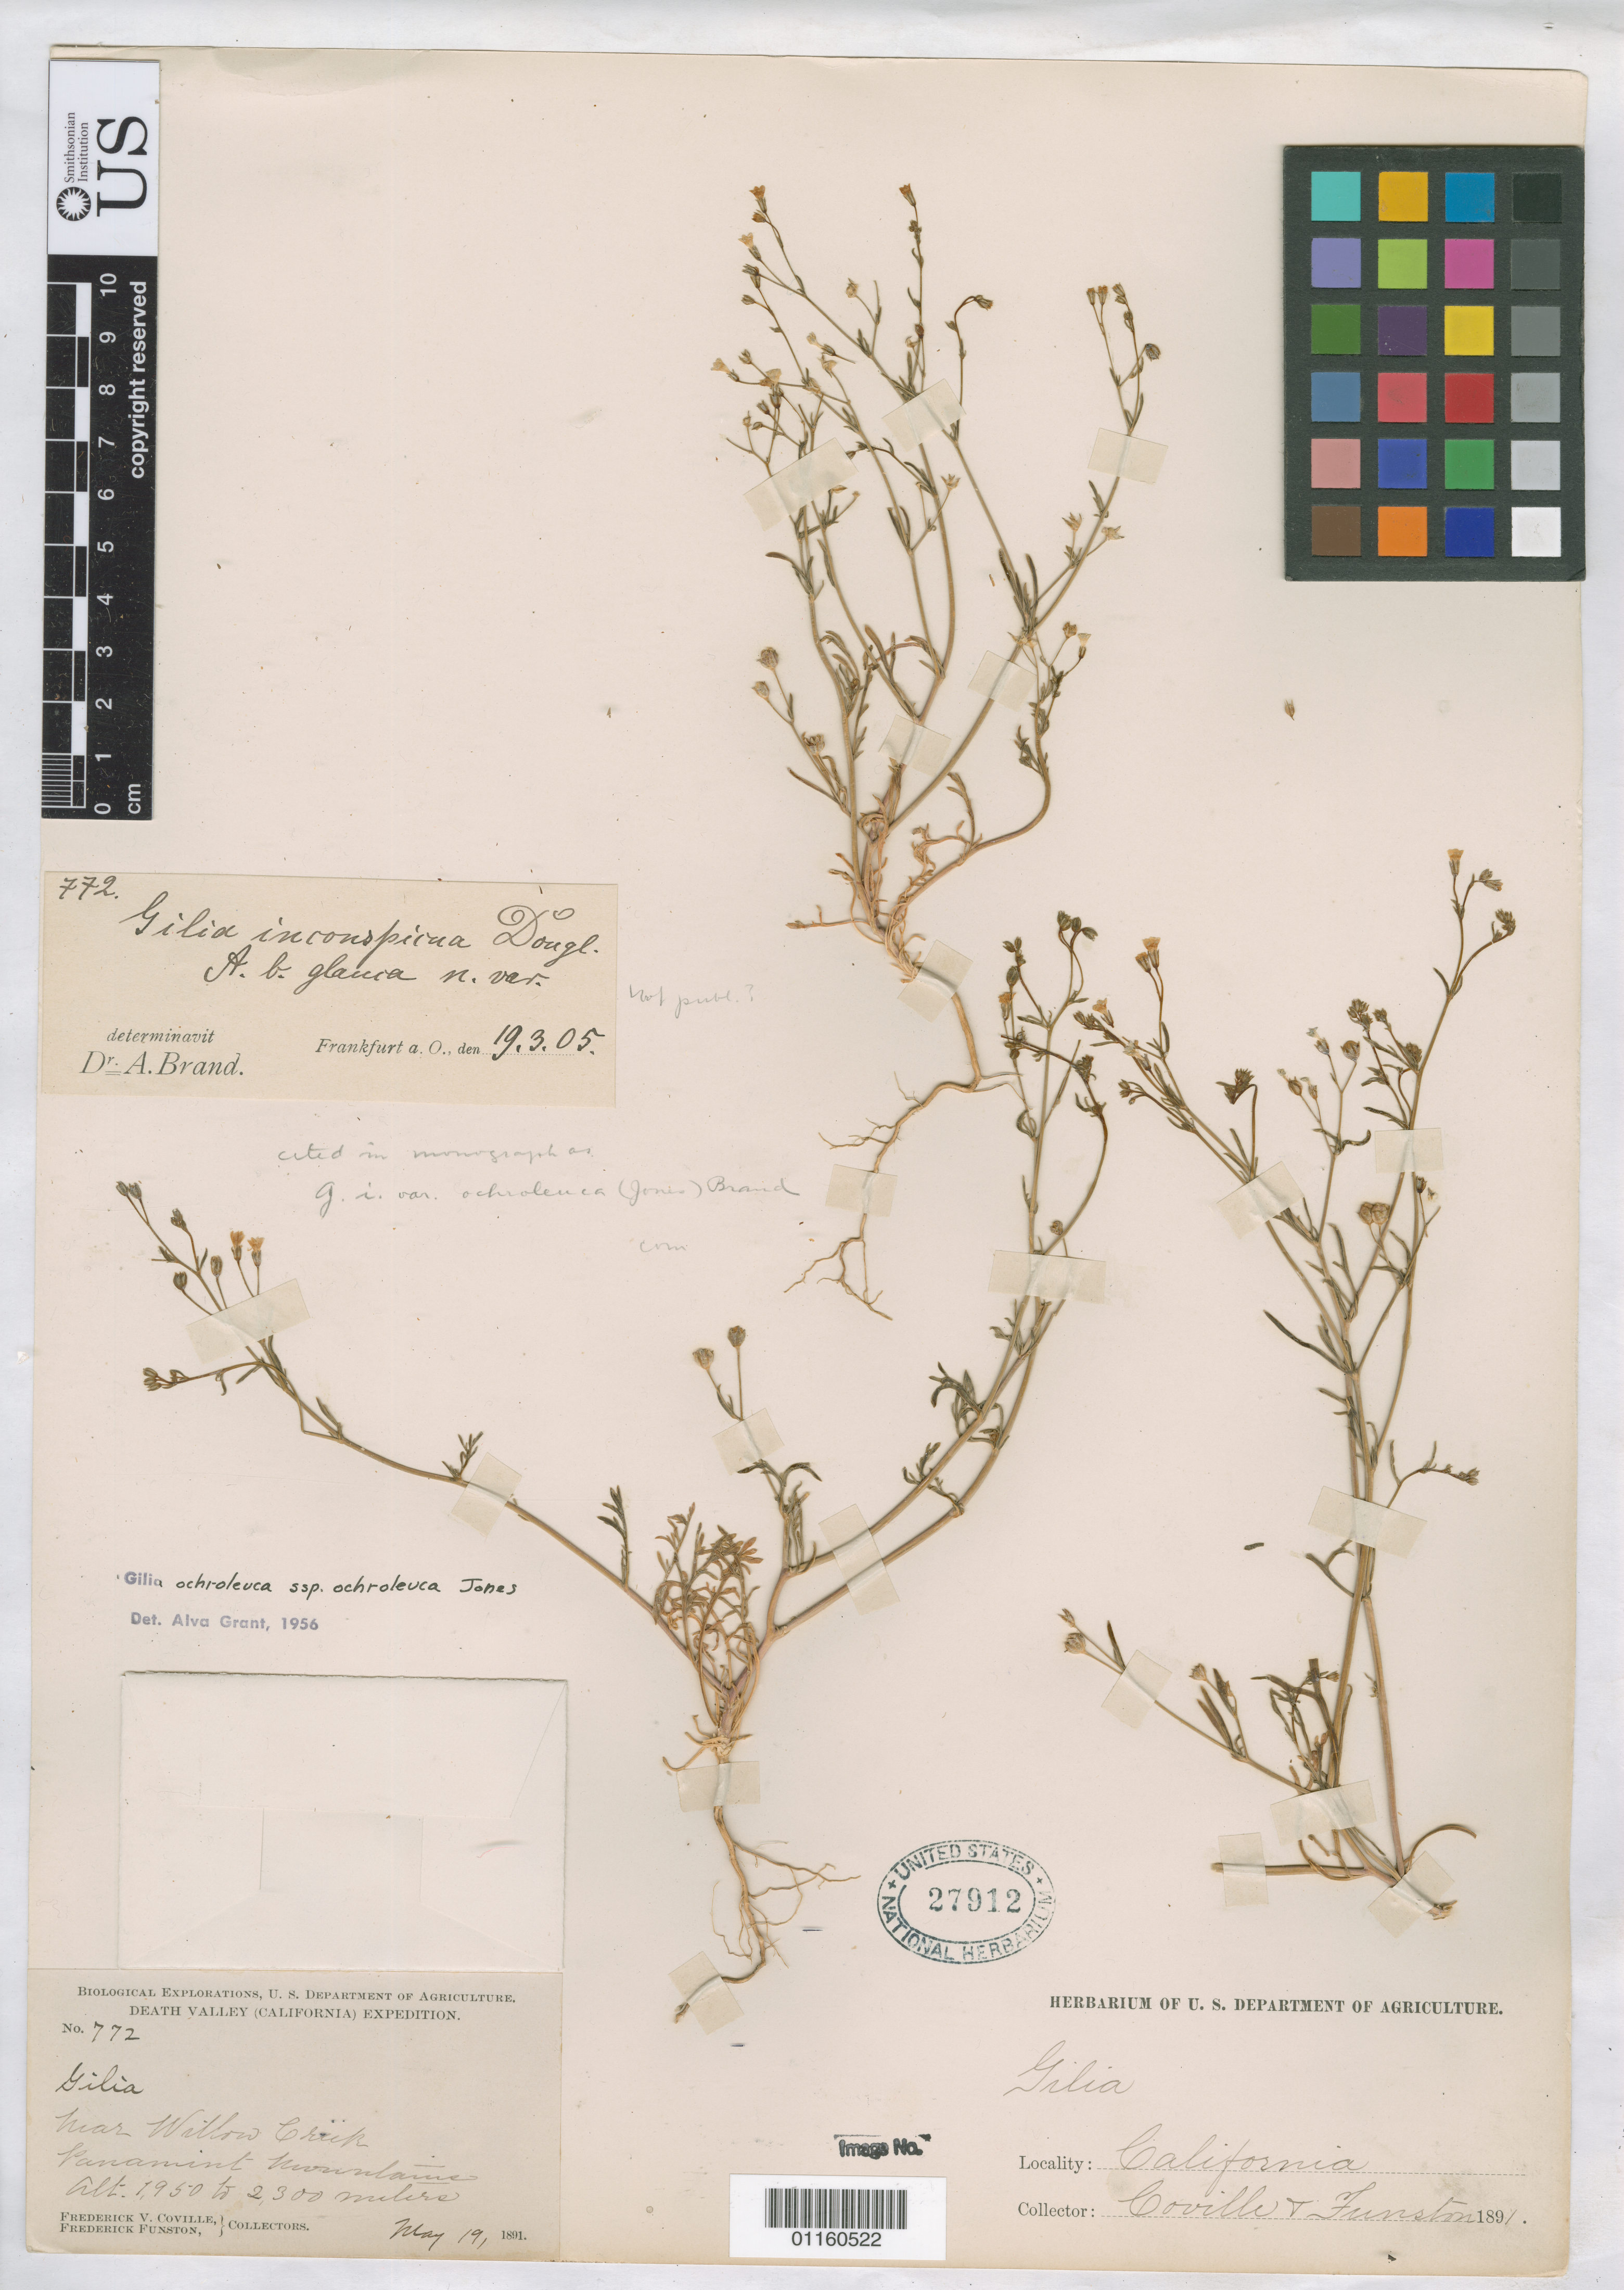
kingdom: Plantae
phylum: Tracheophyta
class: Magnoliopsida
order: Ericales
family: Polemoniaceae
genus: Gilia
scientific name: Gilia ochroleuca subsp. ochroleuca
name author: M.E. Jones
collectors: F. V. Coville & F. Funston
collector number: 772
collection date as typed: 19 May 1891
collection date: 1891-05-19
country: United States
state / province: California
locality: near Willow Creek, Panamint Mts.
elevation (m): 1950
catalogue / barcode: US 27912